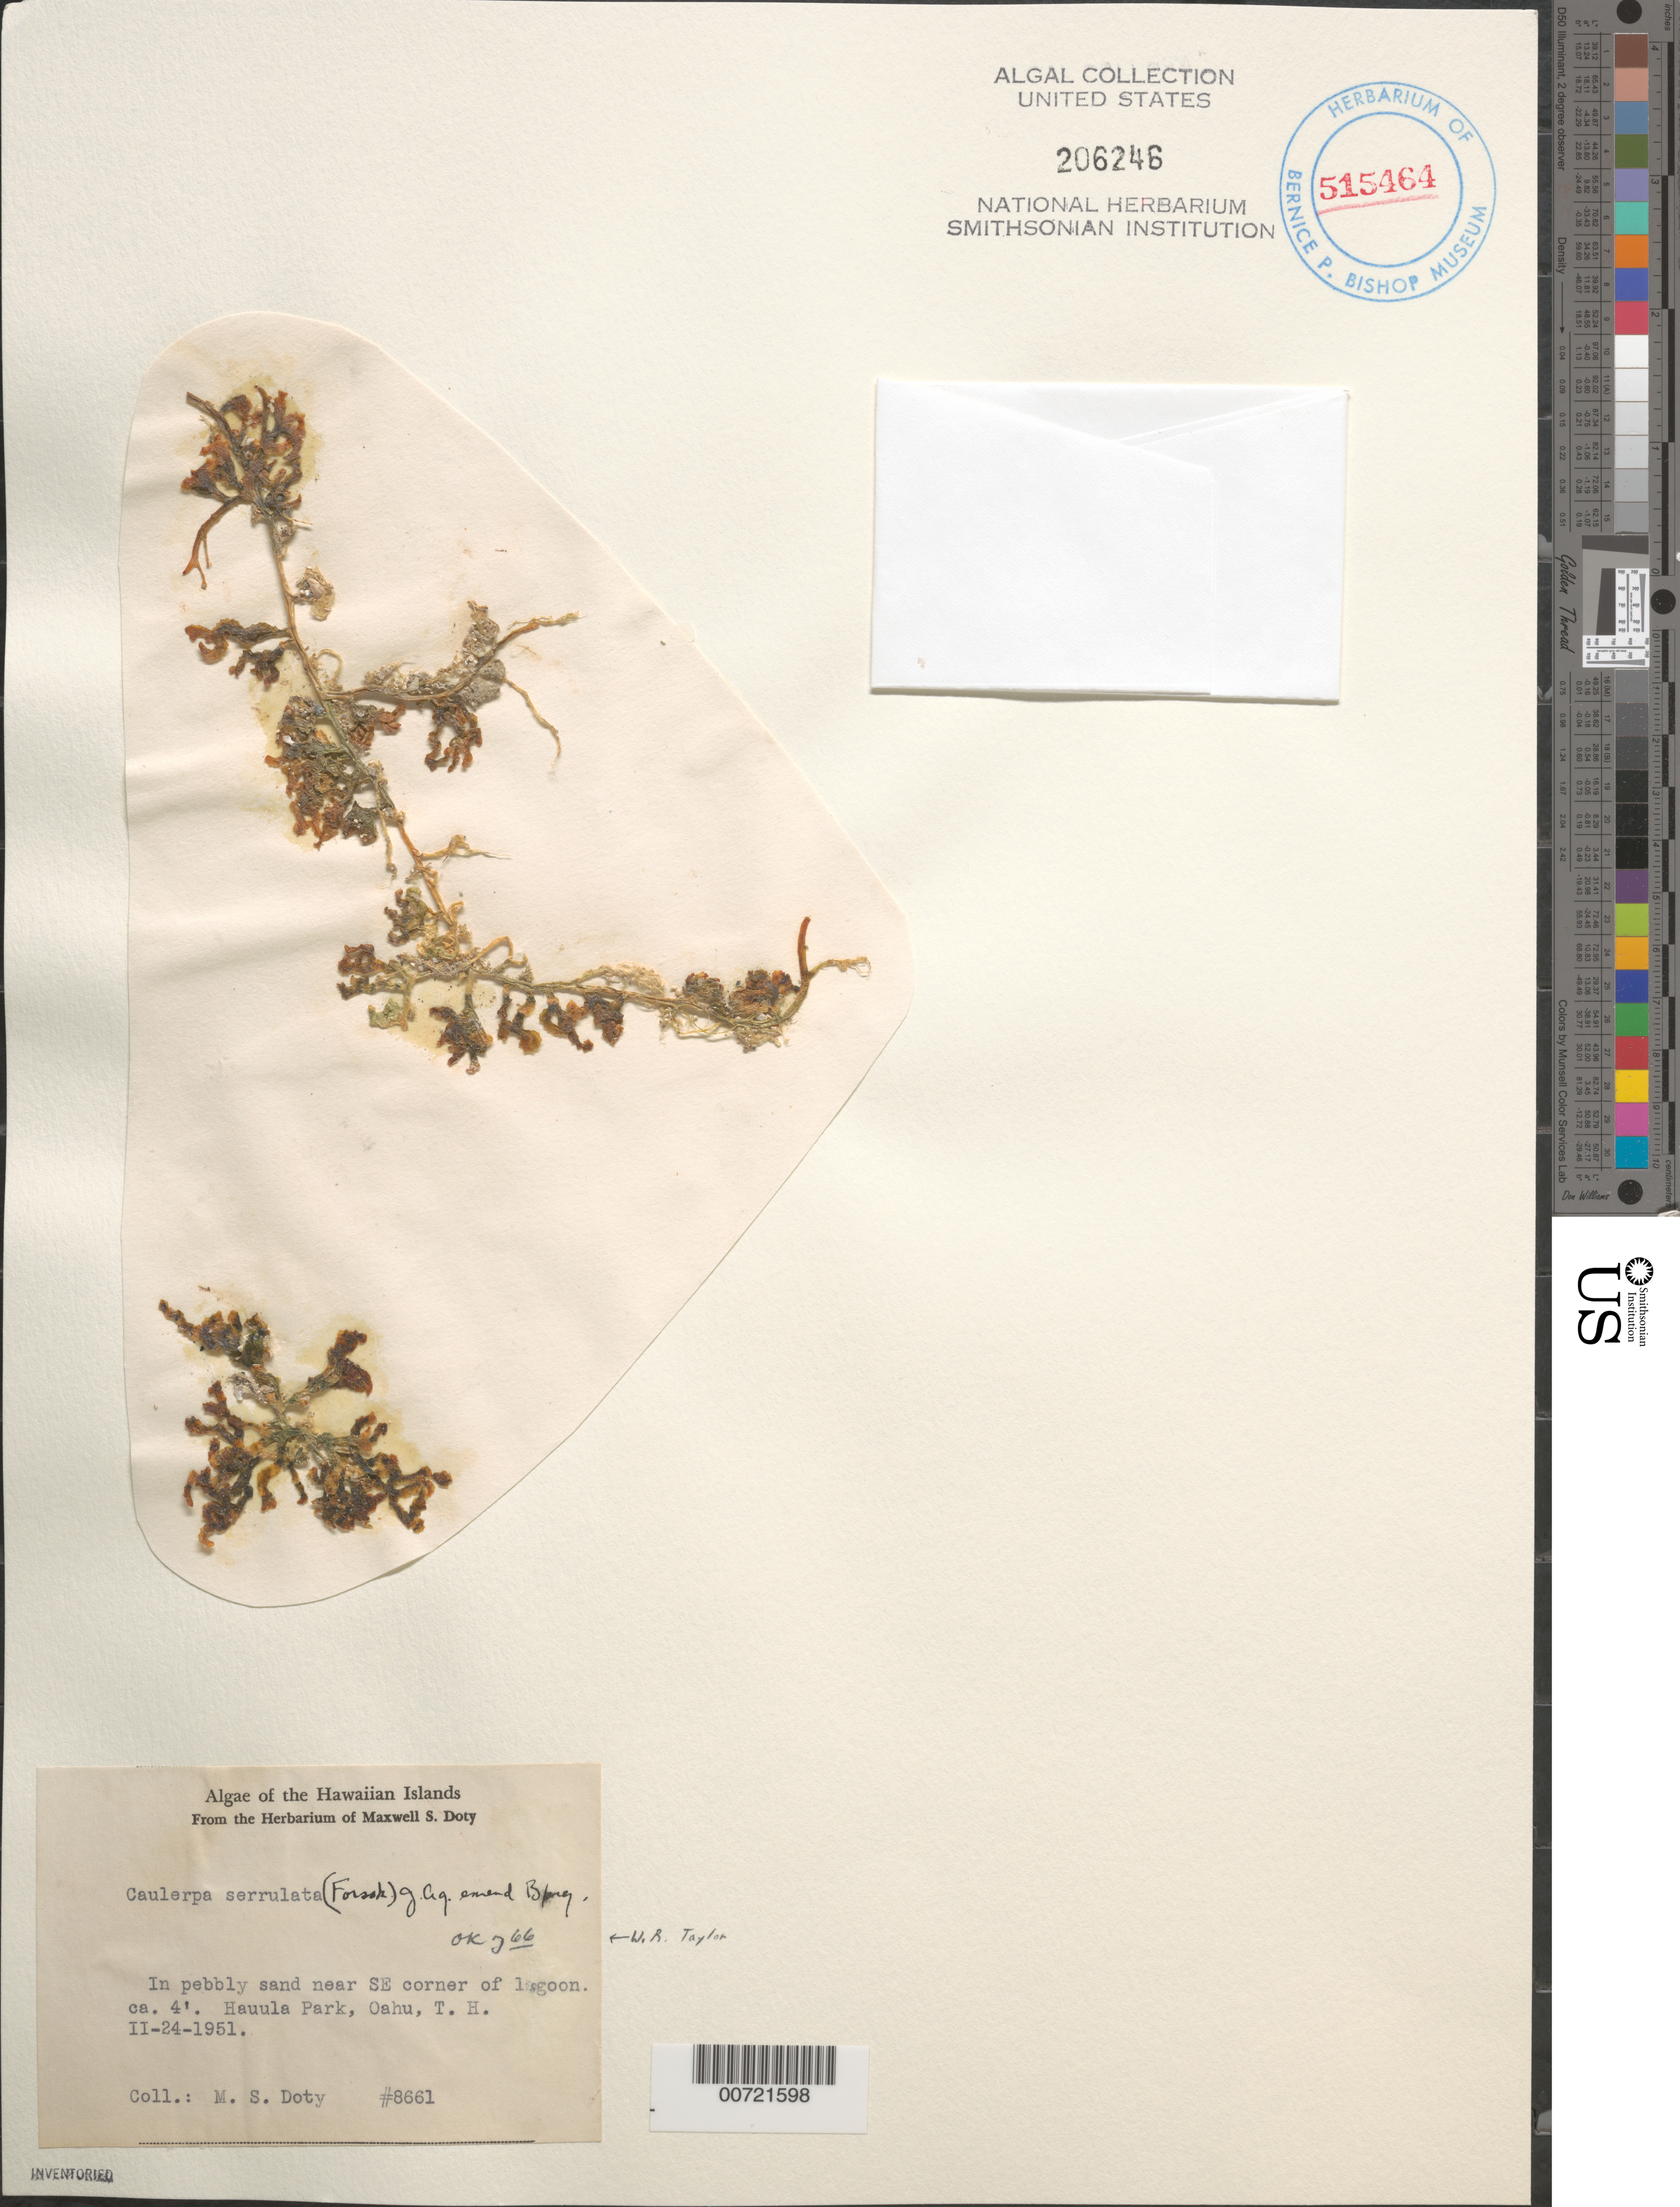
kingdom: Plantae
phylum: Chlorophyta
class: Ulvophyceae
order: Bryopsidales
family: Caulerpaceae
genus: Caulerpa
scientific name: Caulerpa serrulata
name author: (Forssk.) J. Agardh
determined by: Taylor, William R.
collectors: M. S. Doty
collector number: MSD 8661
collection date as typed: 24 Feb 1951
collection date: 1951-02-24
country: United States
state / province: Hawaii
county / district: Honolulu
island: Oahu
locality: Hauula Park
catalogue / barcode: US 206246